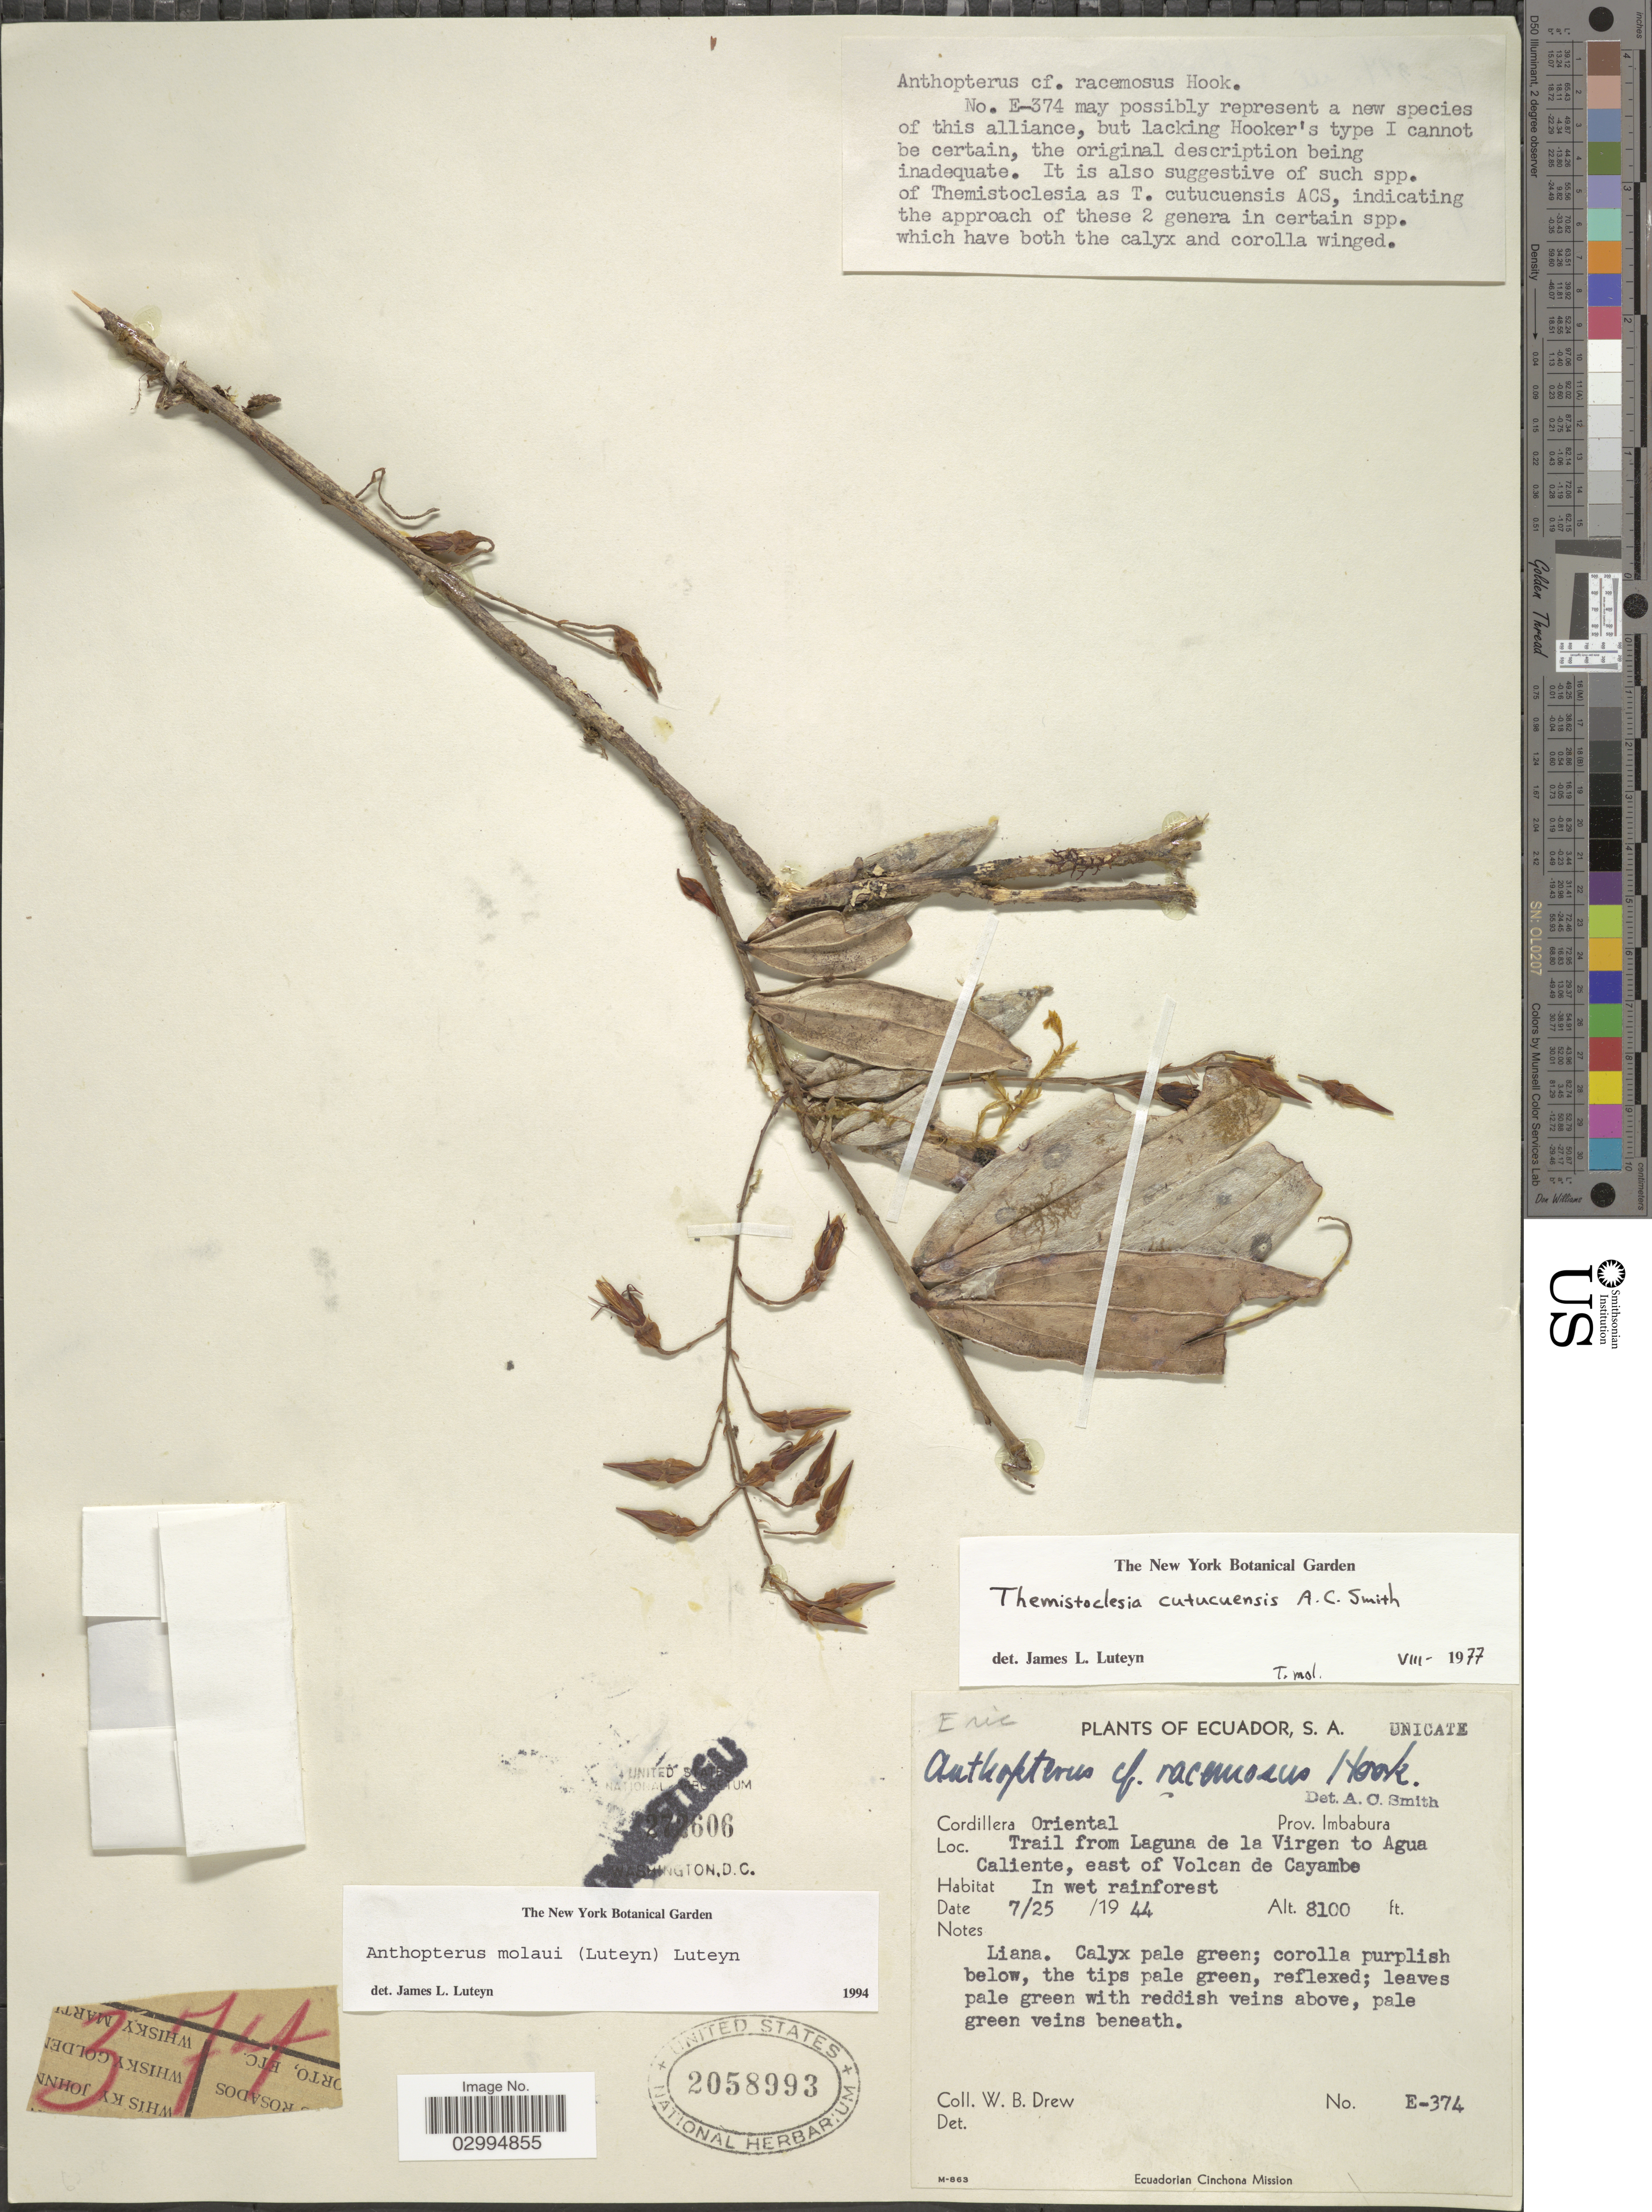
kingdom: Plantae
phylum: Tracheophyta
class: Magnoliopsida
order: Ericales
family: Ericaceae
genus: Anthopterus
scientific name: Anthopterus molaui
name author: (Luteyn) Luteyn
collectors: W. B. Drew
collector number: E-374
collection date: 1944-07-25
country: Ecuador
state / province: Imbabura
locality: Cordillera Oriental. Trail from Laguna de la Virgen to Agua Caliente, east of Volcan de Cayambe.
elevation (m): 2469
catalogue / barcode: US 2058993